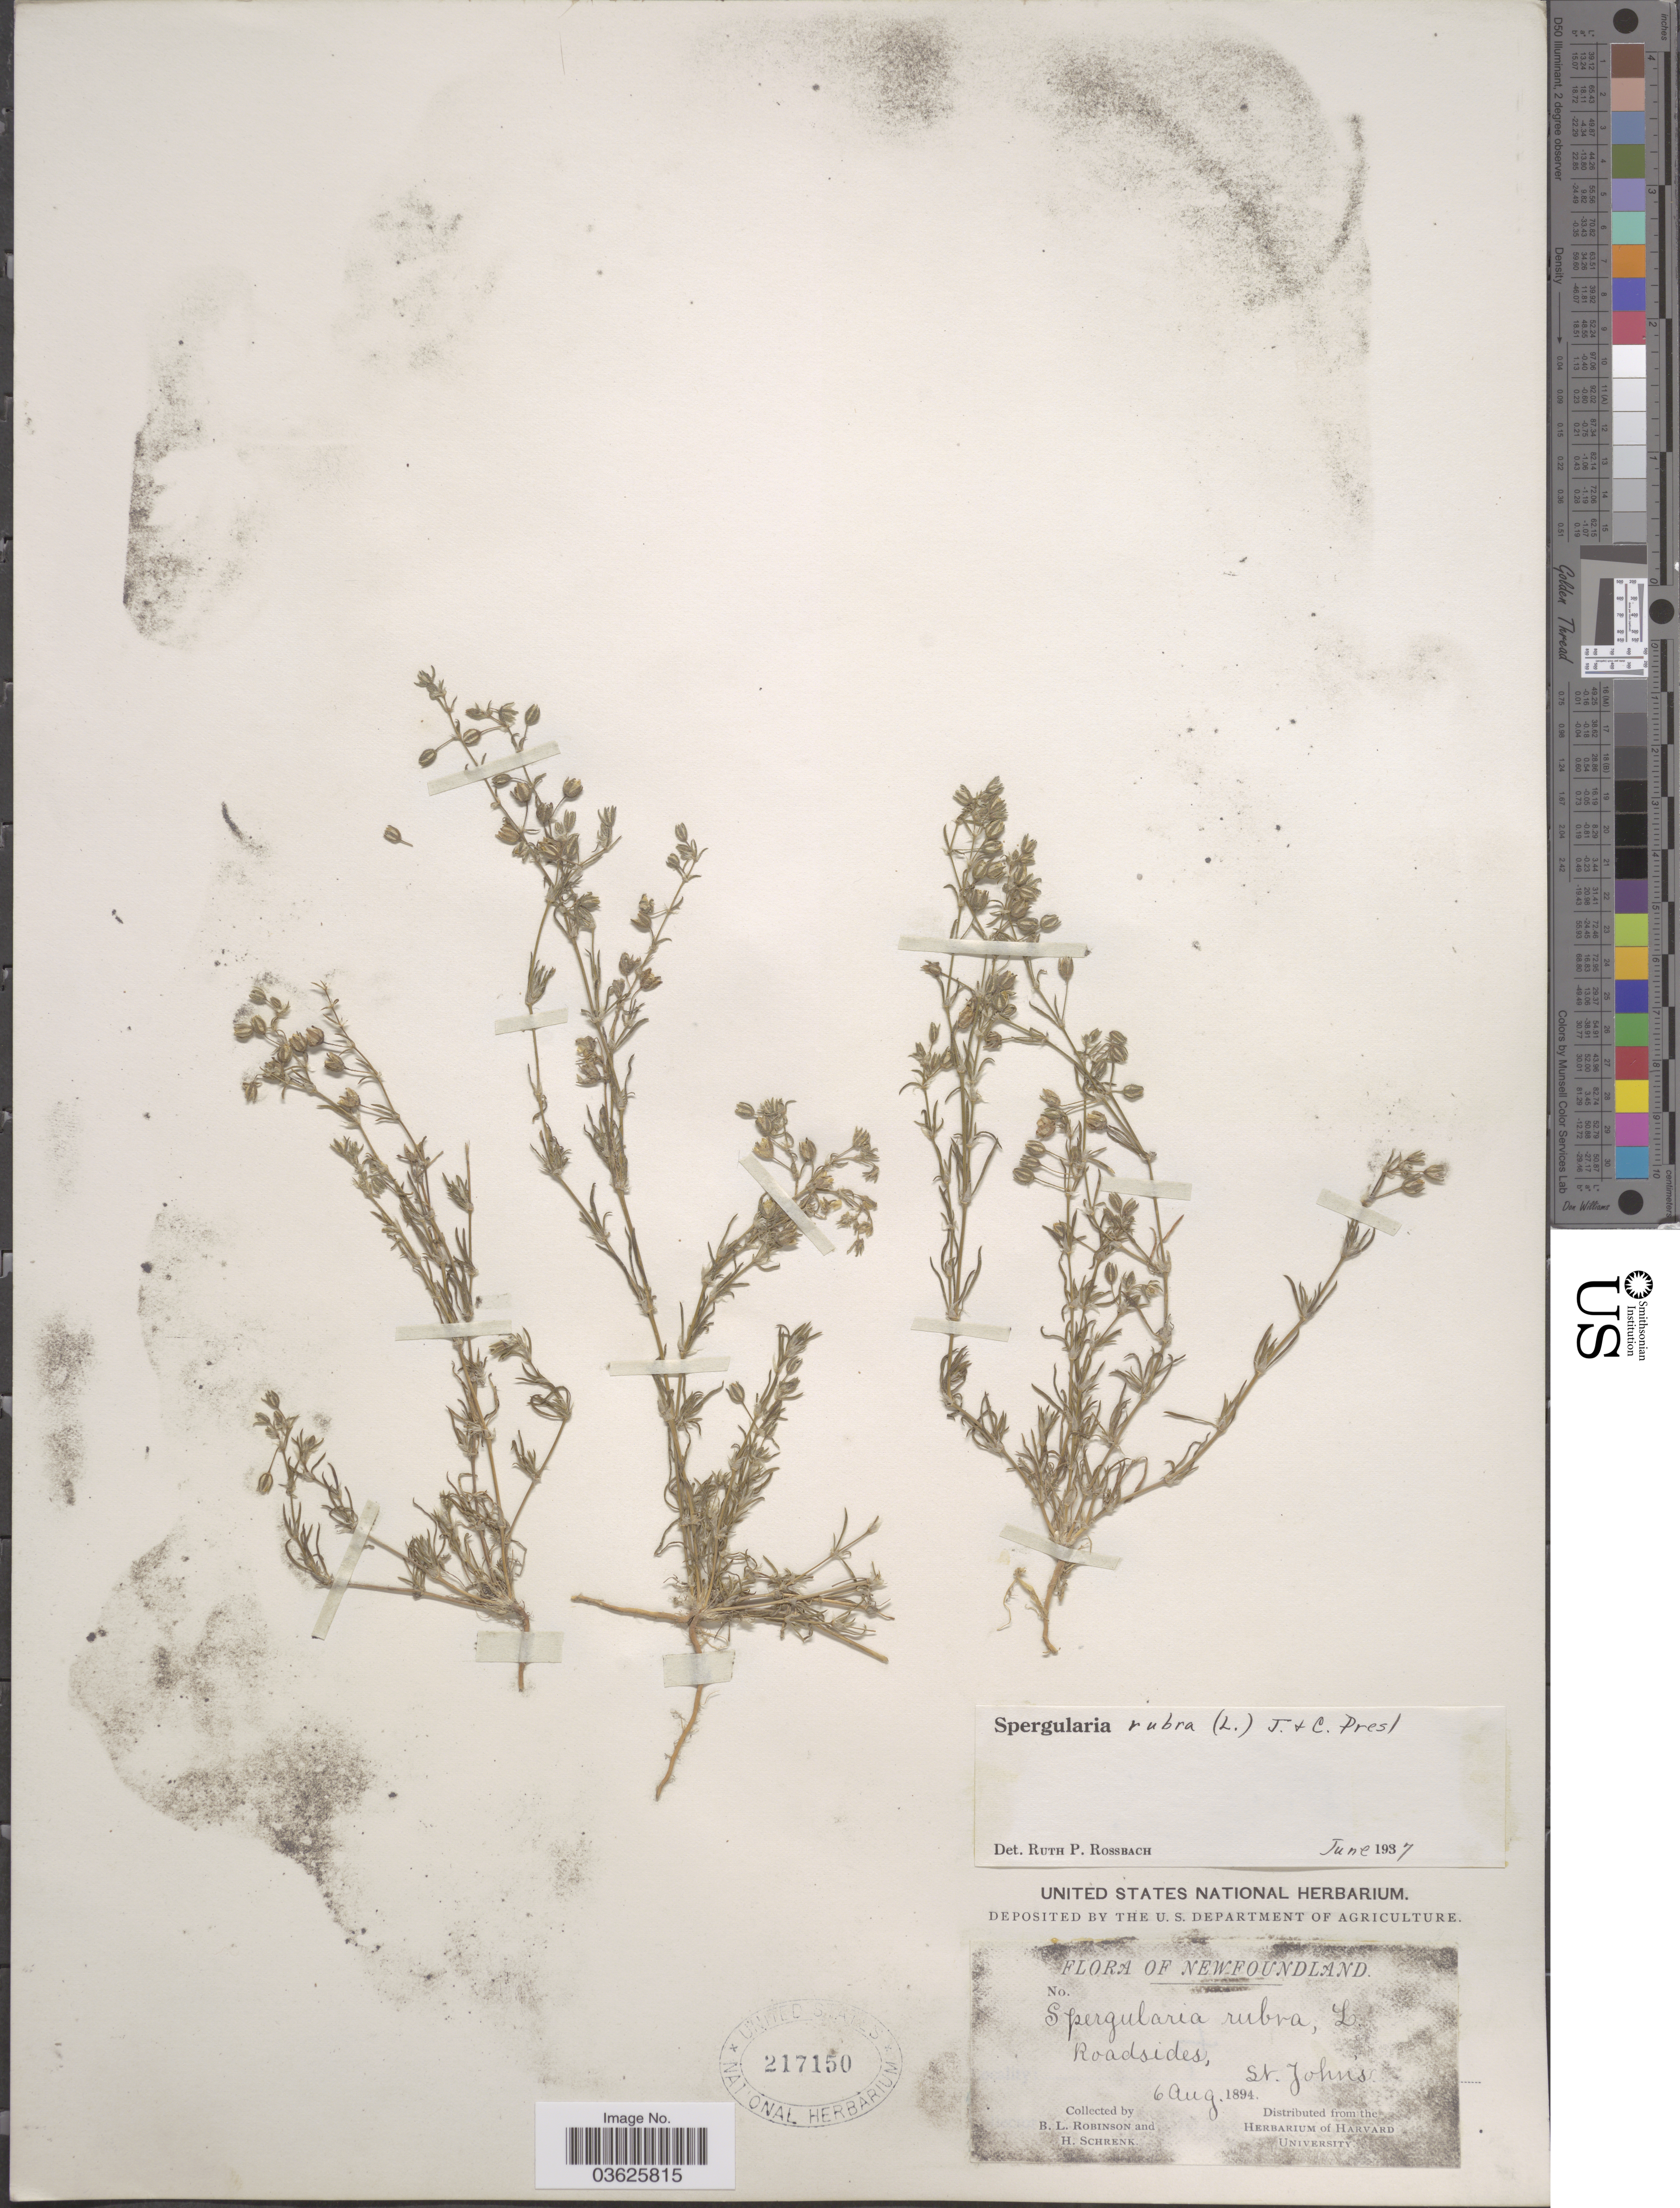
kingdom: Plantae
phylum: Tracheophyta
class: Magnoliopsida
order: Caryophyllales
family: Caryophyllaceae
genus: Spergularia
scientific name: Spergularia rubra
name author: (L.) J. Presl & C. Presl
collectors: B. L. Robinson & H. Schrenk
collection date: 1894-08-06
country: Canada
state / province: Newfoundland and Labrador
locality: Roadsides, St. John's.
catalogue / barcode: US 217150